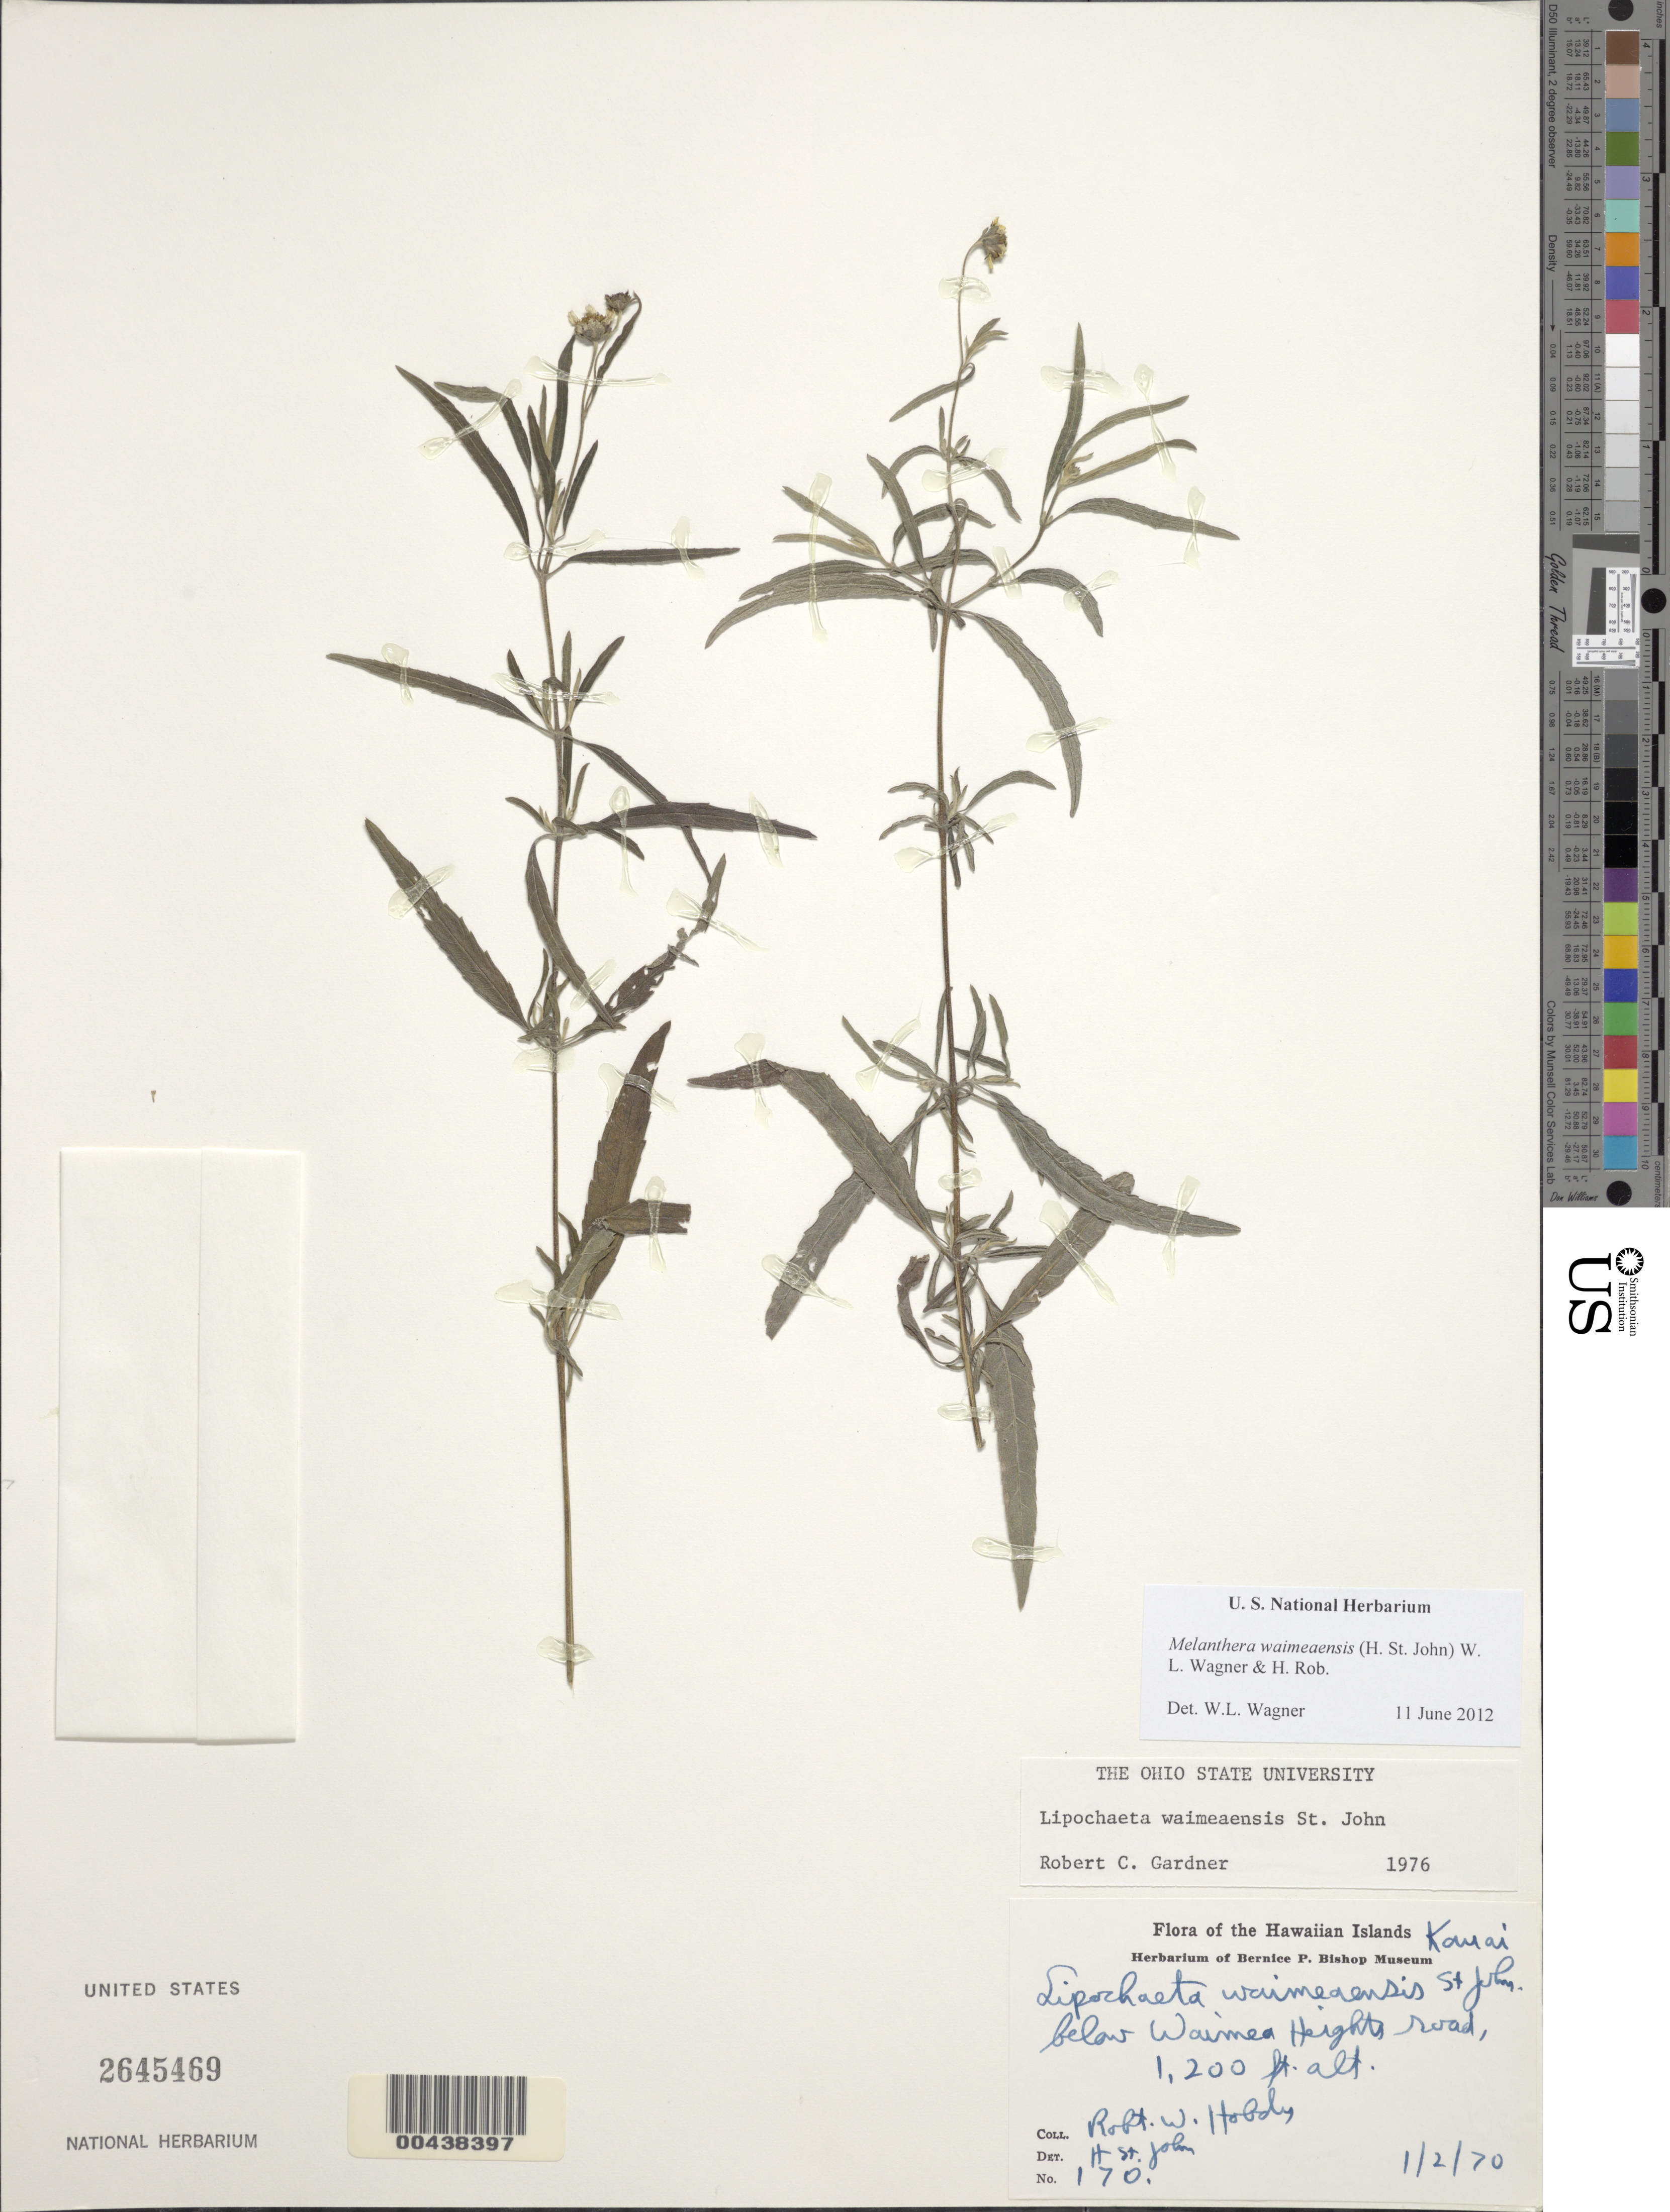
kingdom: Plantae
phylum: Tracheophyta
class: Magnoliopsida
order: Asterales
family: Asteraceae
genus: Wollastonia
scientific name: Wollastonia waimeaensis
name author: (H. St. John) Orchard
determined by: Wagner, W. L., (BOT), Smithsonian Institution - National Museum of Natural History (UNITED STATES)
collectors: R. Hobdy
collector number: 170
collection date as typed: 2 Jan 1970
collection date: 1970-01-02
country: United States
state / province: Hawaii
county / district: Kauai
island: Kaua'i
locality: below Waimea Heights road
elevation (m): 366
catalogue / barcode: US 2645469